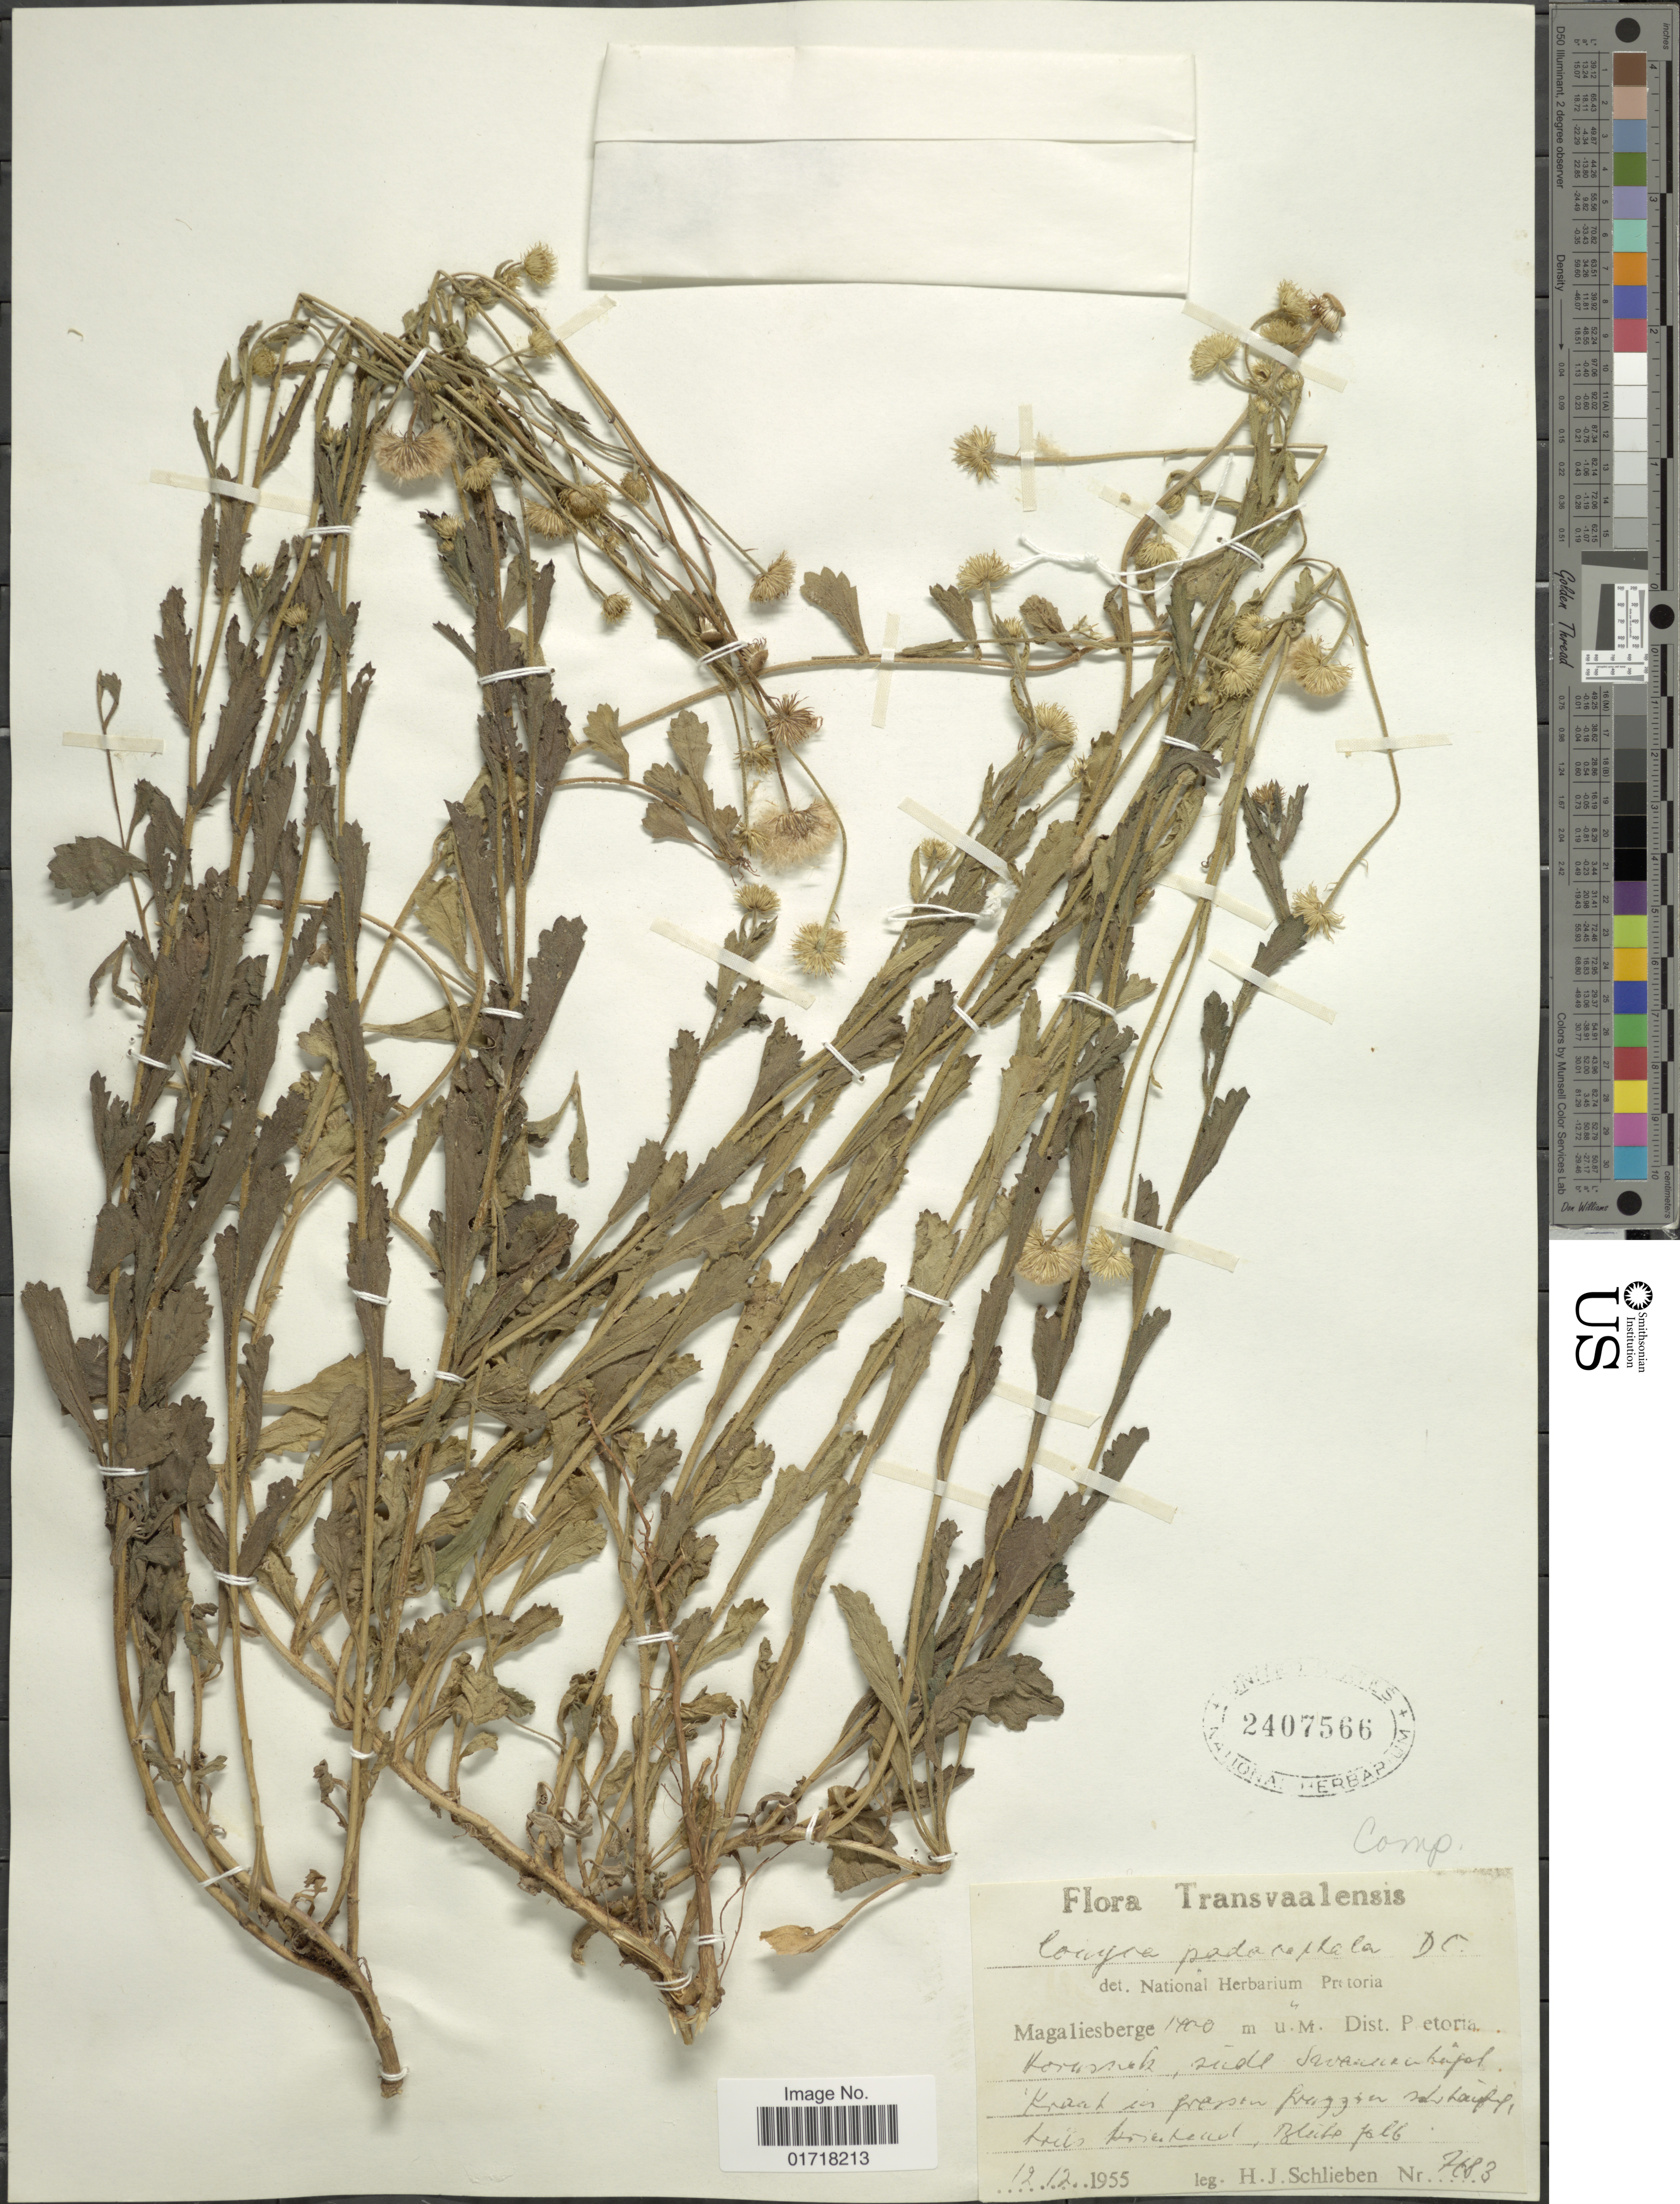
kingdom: Plantae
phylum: Tracheophyta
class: Magnoliopsida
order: Asterales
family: Asteraceae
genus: Conyza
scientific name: Conyza podocephala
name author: DC.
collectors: H. J. Schlieben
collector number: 7683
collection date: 1955-12-12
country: South Africa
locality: Transvaalensis, Magaliesberge, Dist. Pretoria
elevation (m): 1400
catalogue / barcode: US 24075566